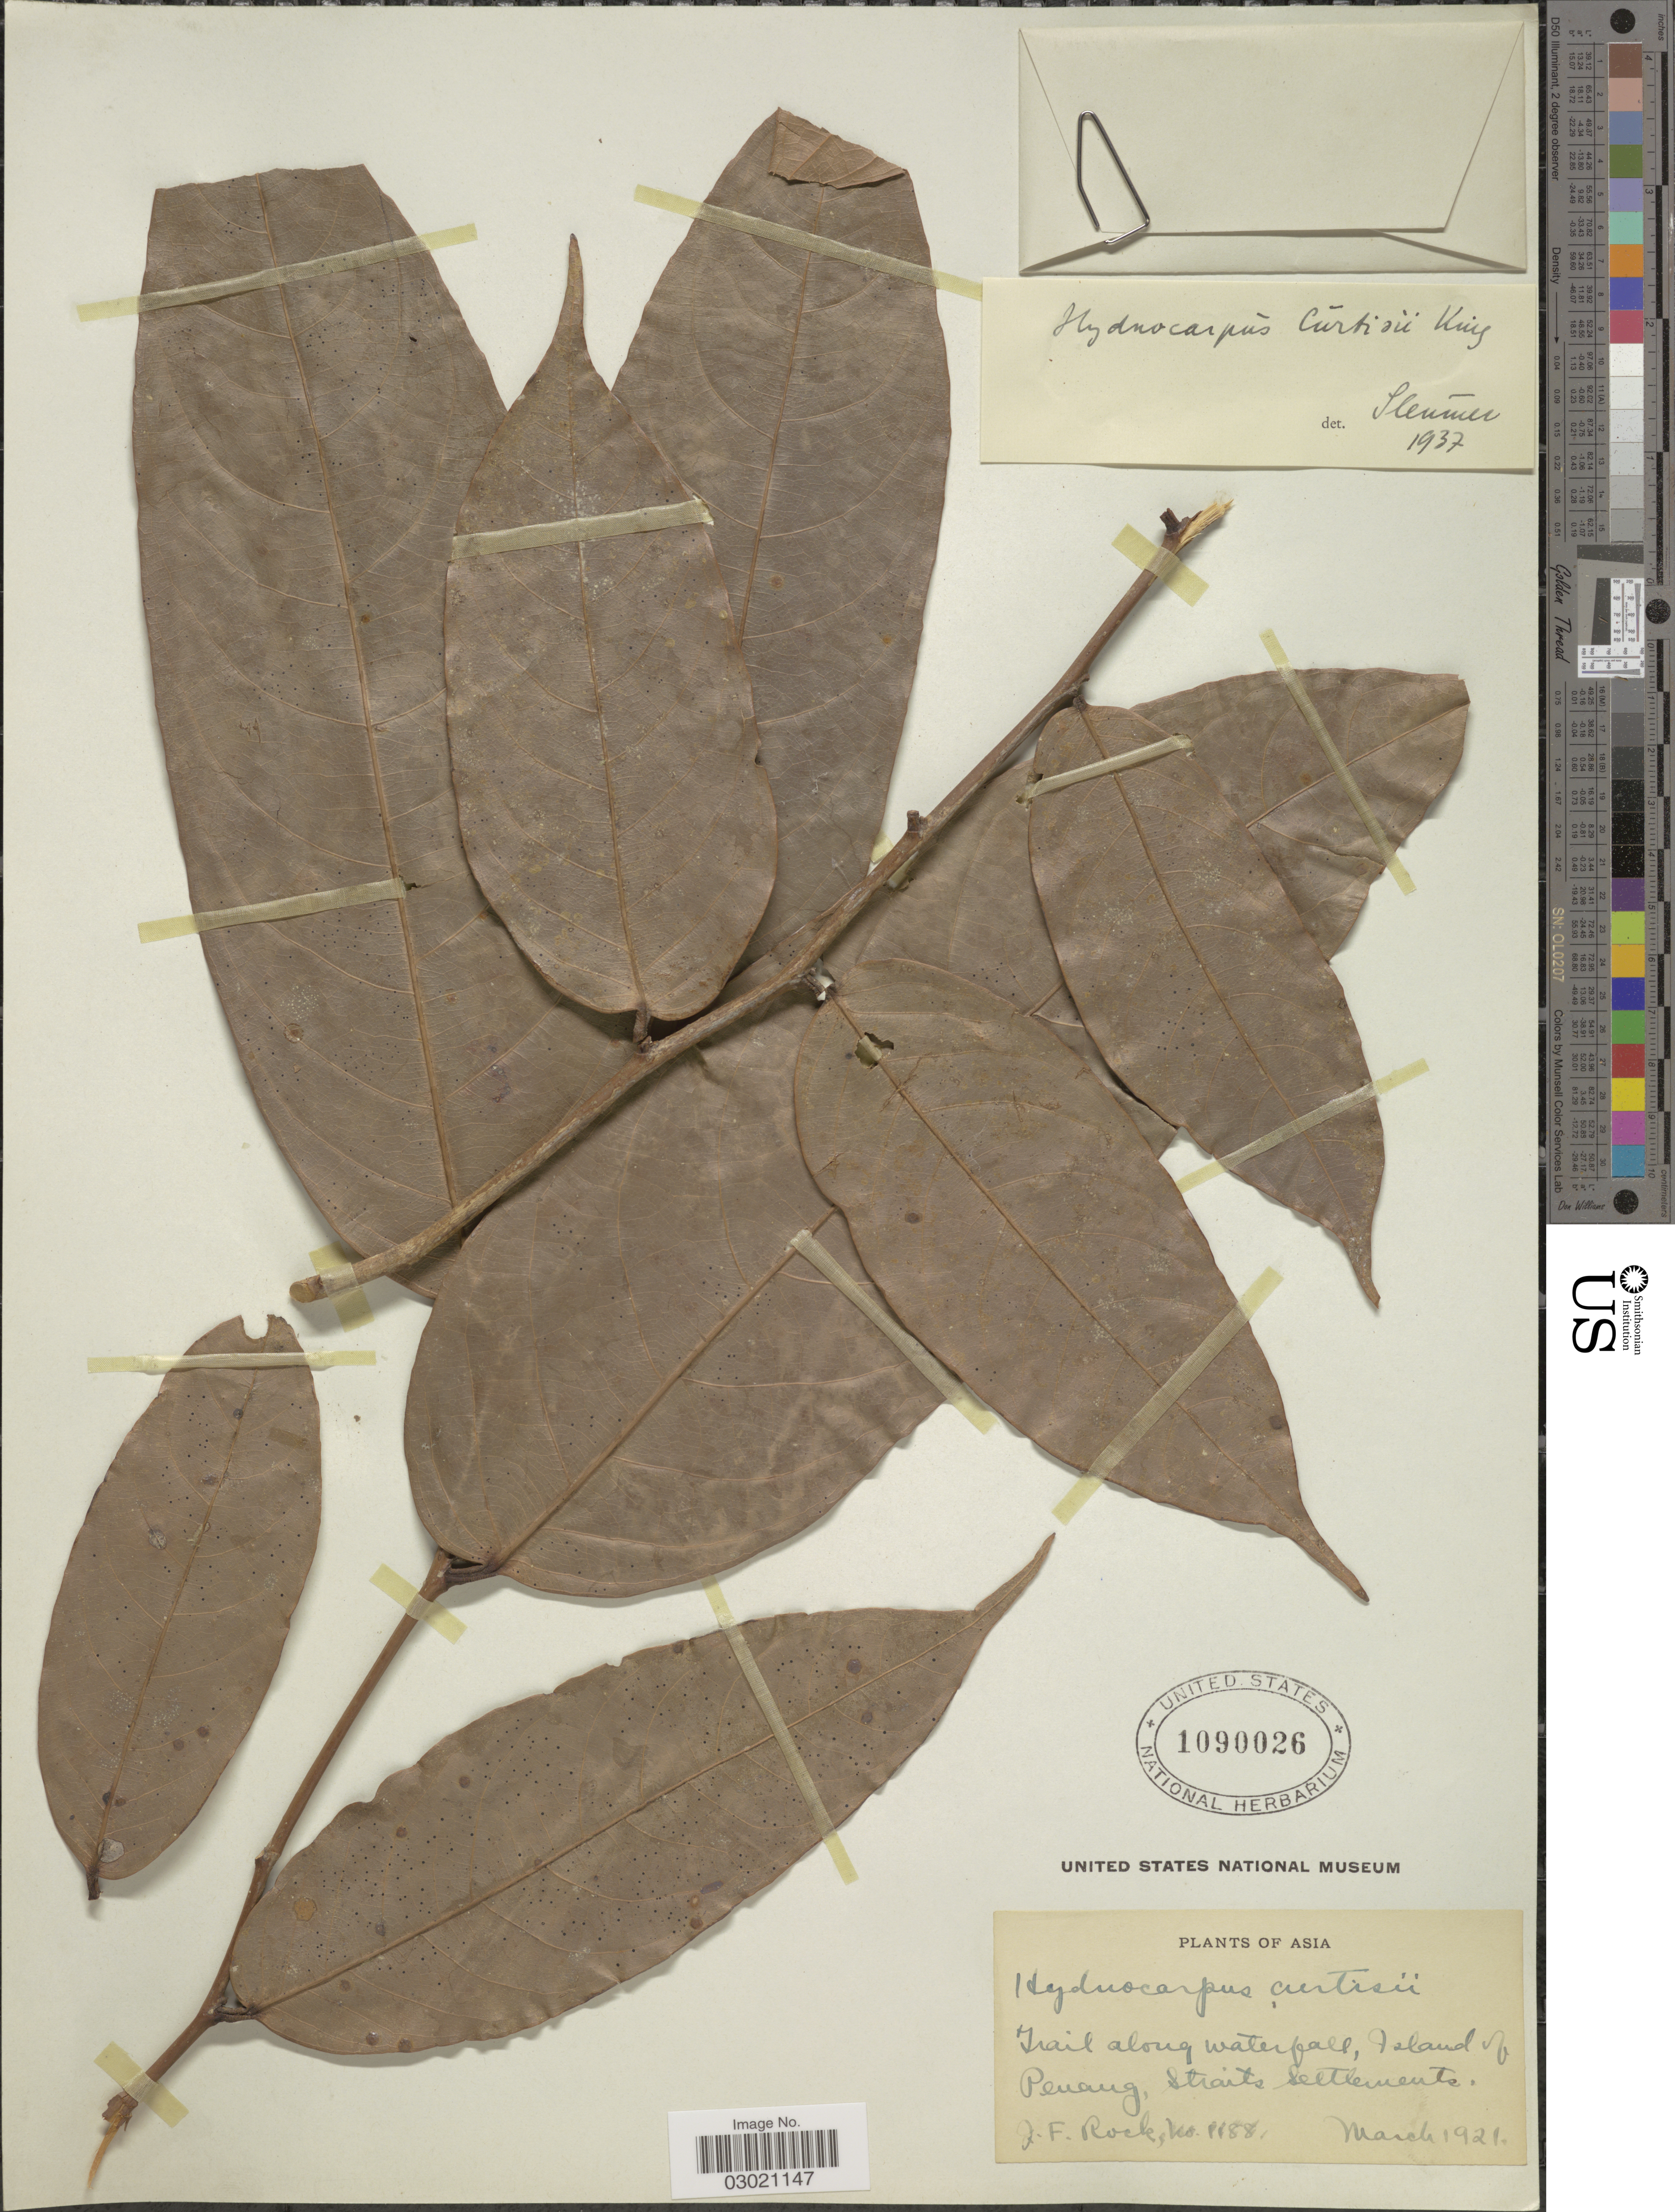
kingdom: Plantae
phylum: Tracheophyta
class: Magnoliopsida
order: Malpighiales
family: Achariaceae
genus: Hydnocarpus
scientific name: Hydnocarpus curtisii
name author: King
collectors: J. Rock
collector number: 1188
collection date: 1921-03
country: Malaysia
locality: Asia, Trail along waterfall, Island of Penang, straits settlements.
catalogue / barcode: US 1090026